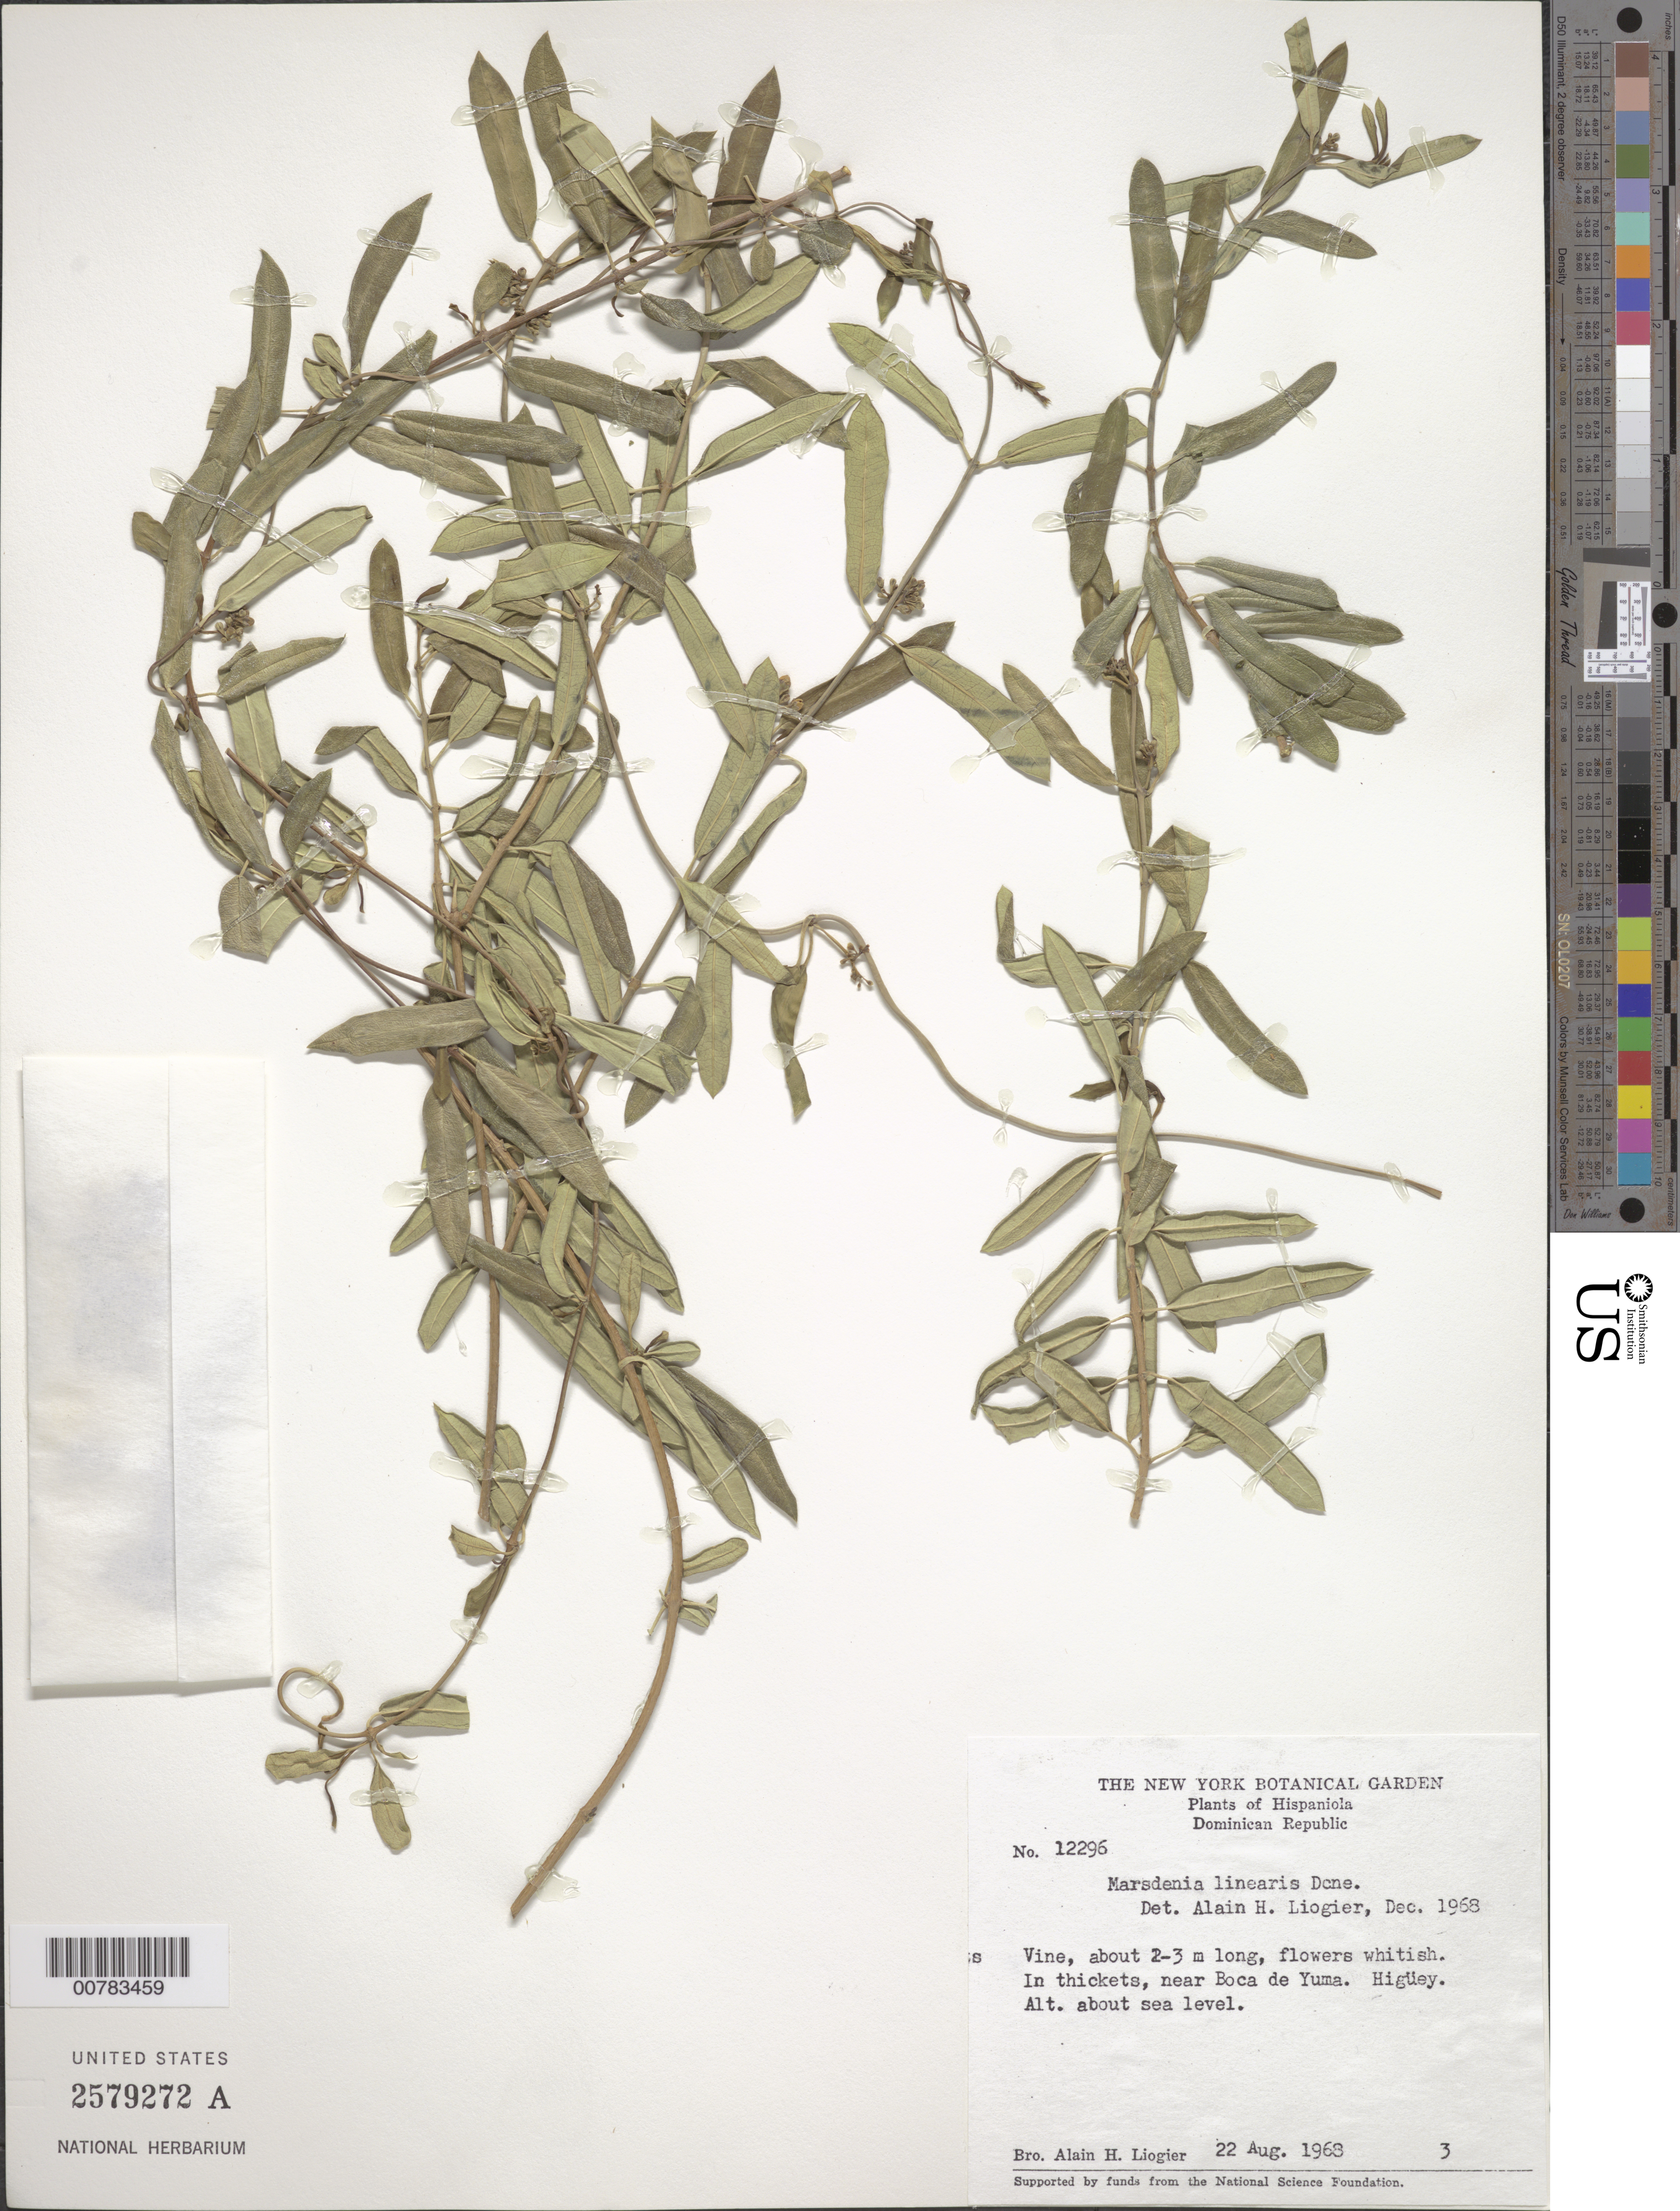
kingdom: Plantae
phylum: Tracheophyta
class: Magnoliopsida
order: Gentianales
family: Apocynaceae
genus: Marsdenia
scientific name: Marsdenia linearis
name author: Decne.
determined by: Liogier, Alain H.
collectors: A. H. Liogier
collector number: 12296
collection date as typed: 22 Aug 1968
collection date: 1968-08-22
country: Dominican Republic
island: Hispaniola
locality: Higüey, near Boca de Yuma.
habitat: In thickets.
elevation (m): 0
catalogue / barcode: US 2579272A